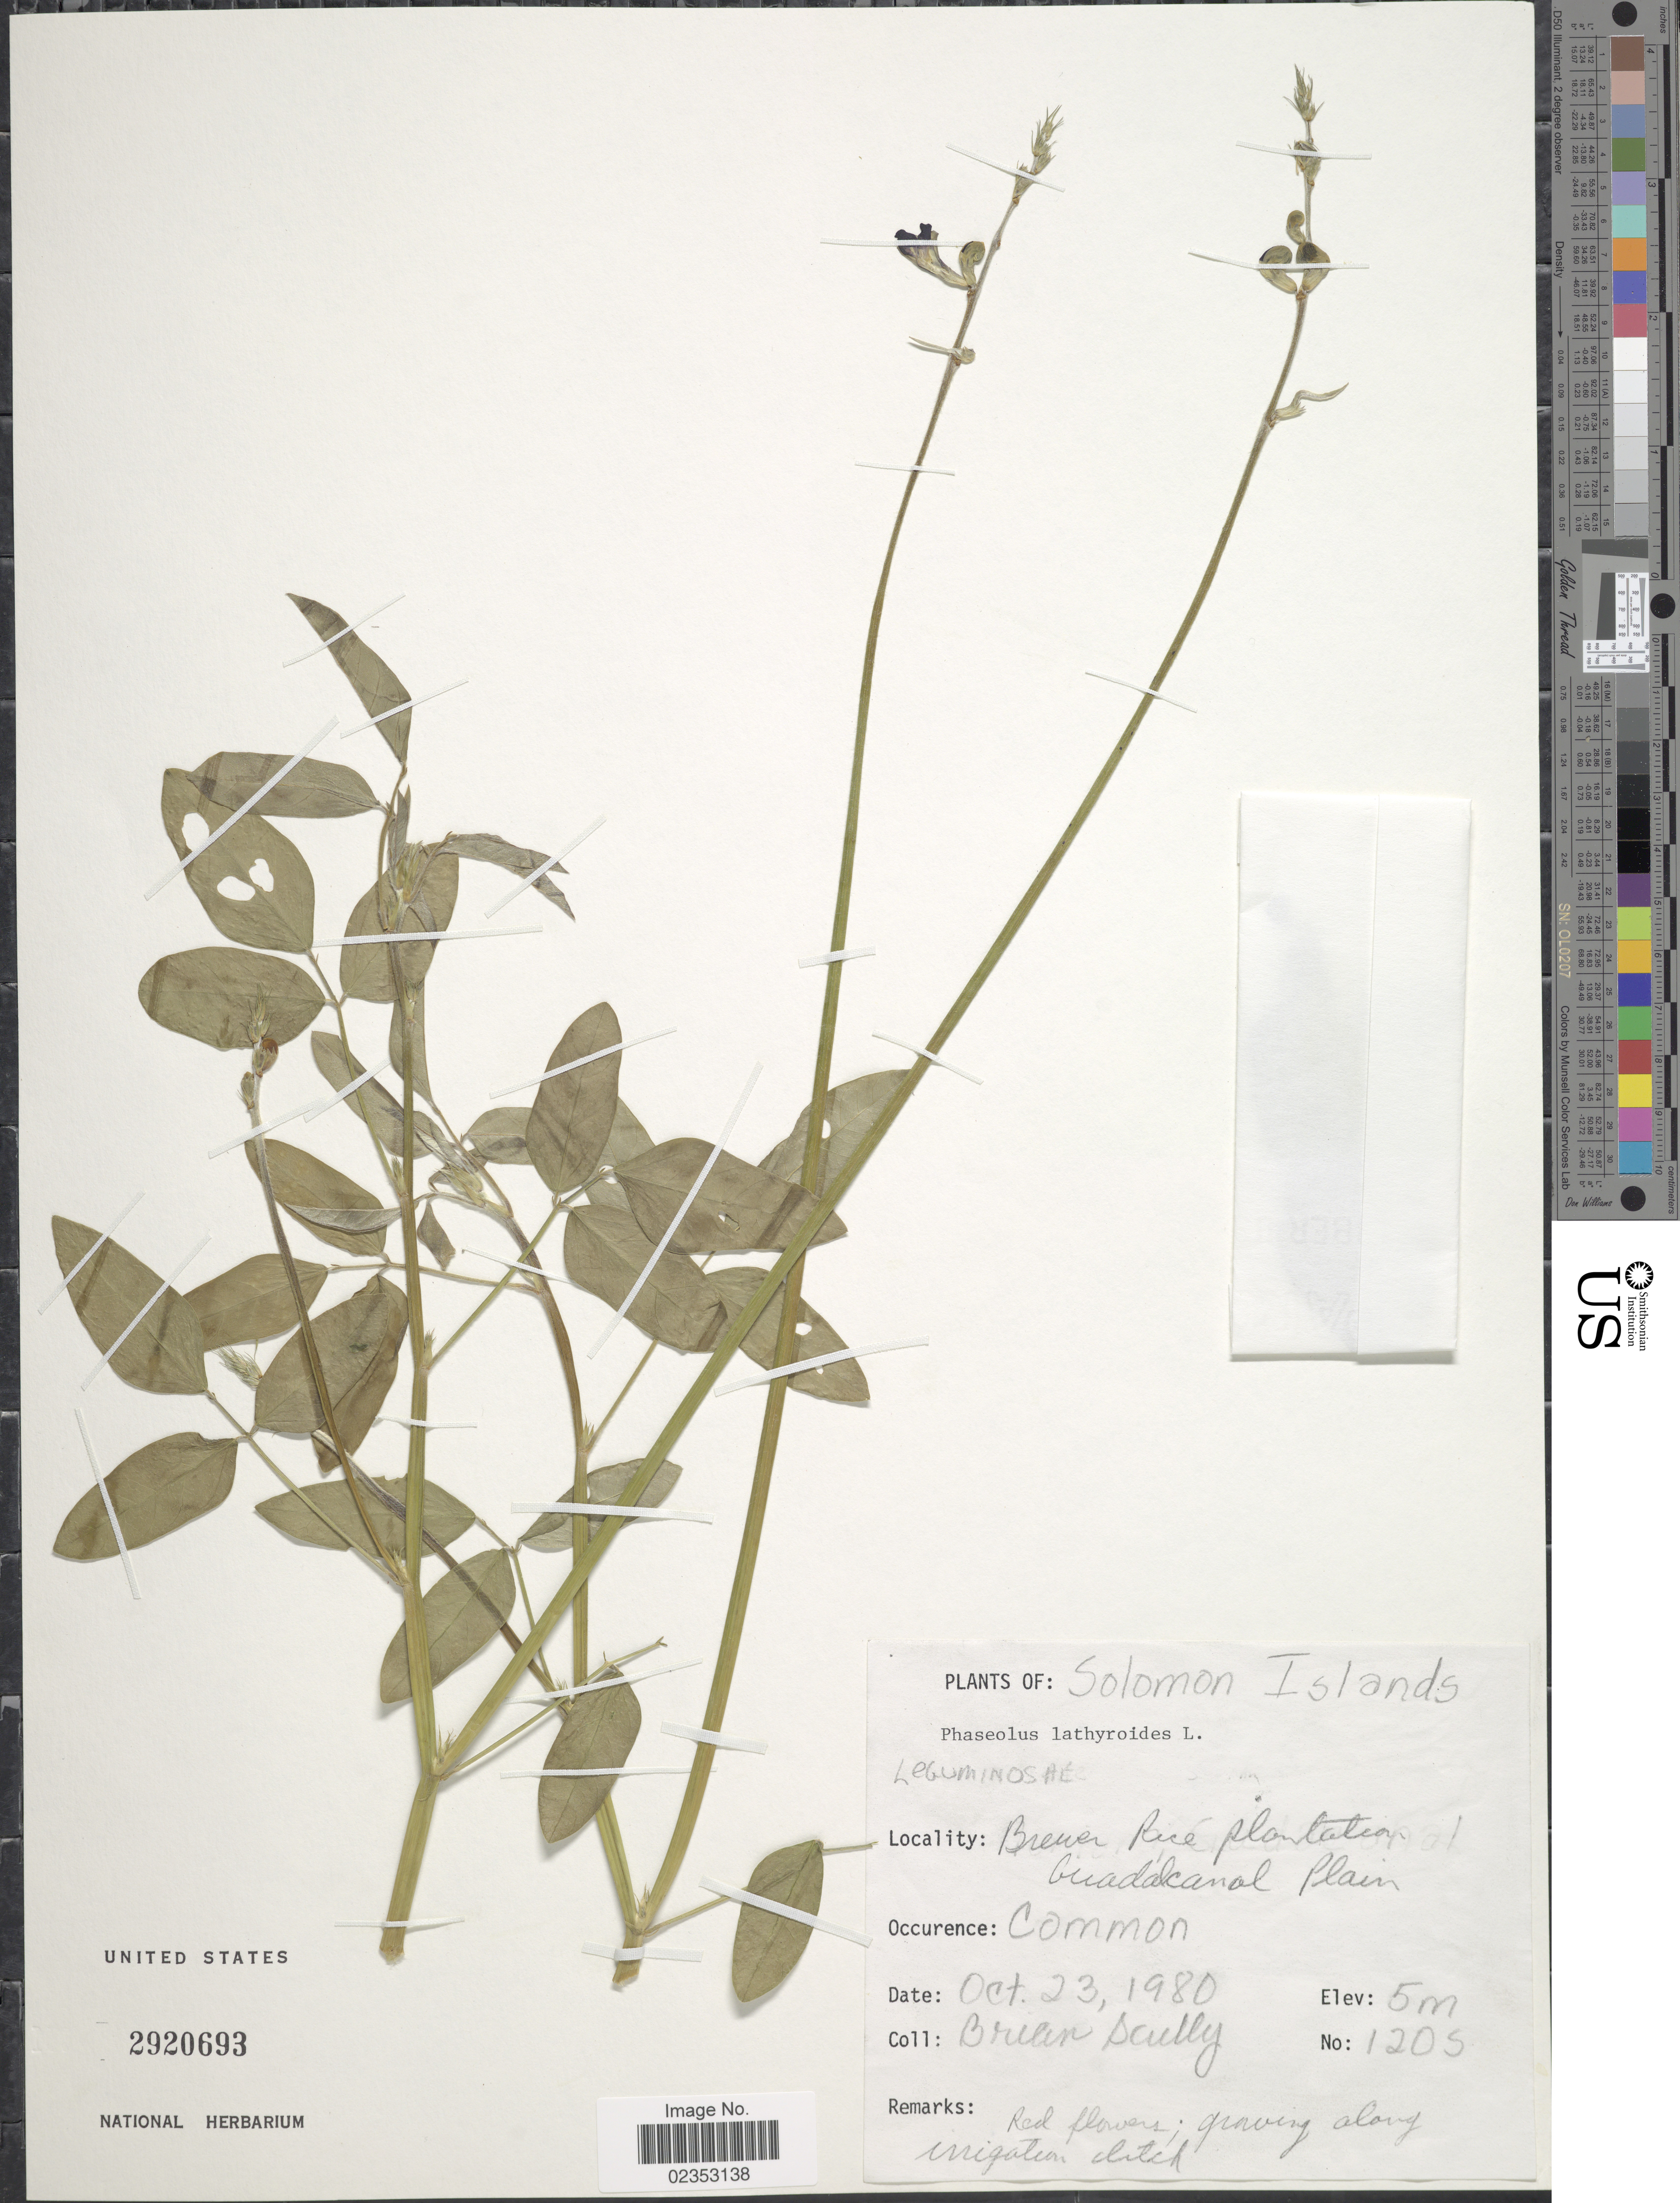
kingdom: Plantae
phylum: Tracheophyta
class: Magnoliopsida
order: Fabales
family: Fabaceae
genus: Macroptilium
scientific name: Macroptilium lathyroides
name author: (L.) Urb.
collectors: B. Scully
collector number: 1205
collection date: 1980-10-23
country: Solomon Islands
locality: Brewer Rice Plantation Cuadalcanal Plain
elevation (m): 5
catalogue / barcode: US 2920693